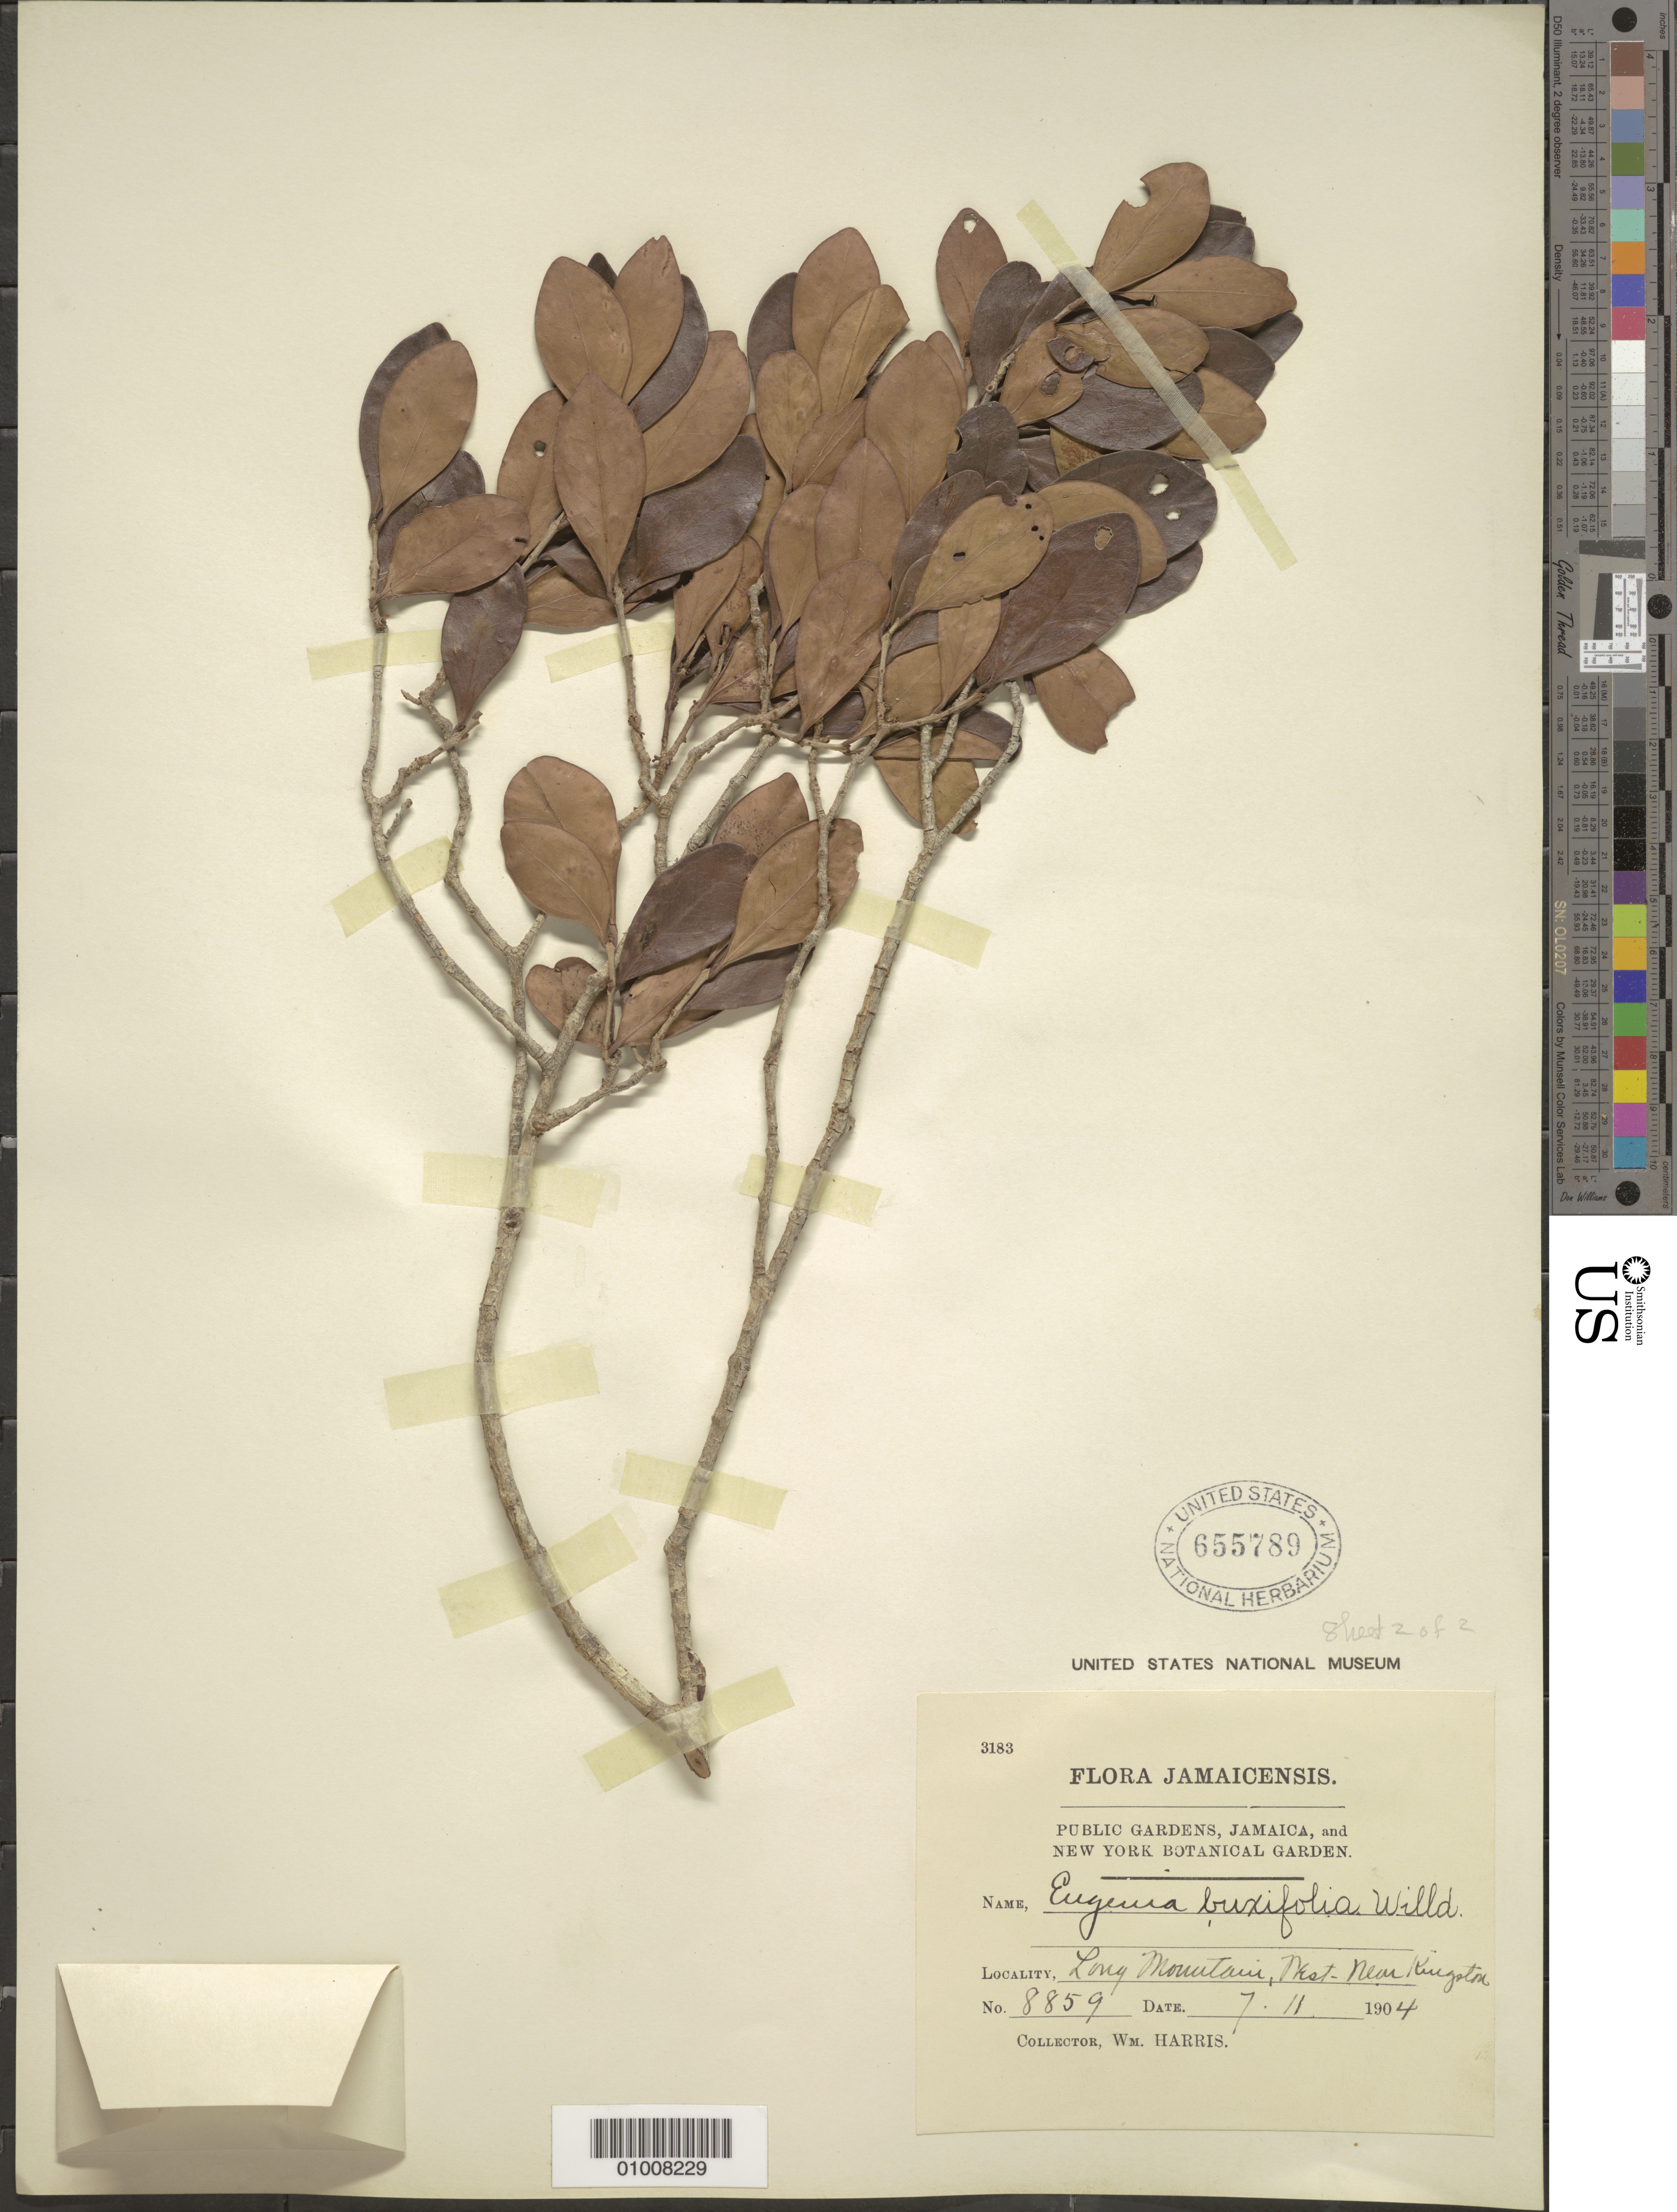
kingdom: Plantae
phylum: Tracheophyta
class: Magnoliopsida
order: Myrtales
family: Myrtaceae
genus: Eugenia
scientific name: Eugenia foetida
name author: Pers.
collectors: W. Harris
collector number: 8859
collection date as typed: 07 Nov 1904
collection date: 1904-11-07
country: Jamaica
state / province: Saint Andrew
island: Jamaica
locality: Long Mountain, West-near Kingston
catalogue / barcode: US 655789